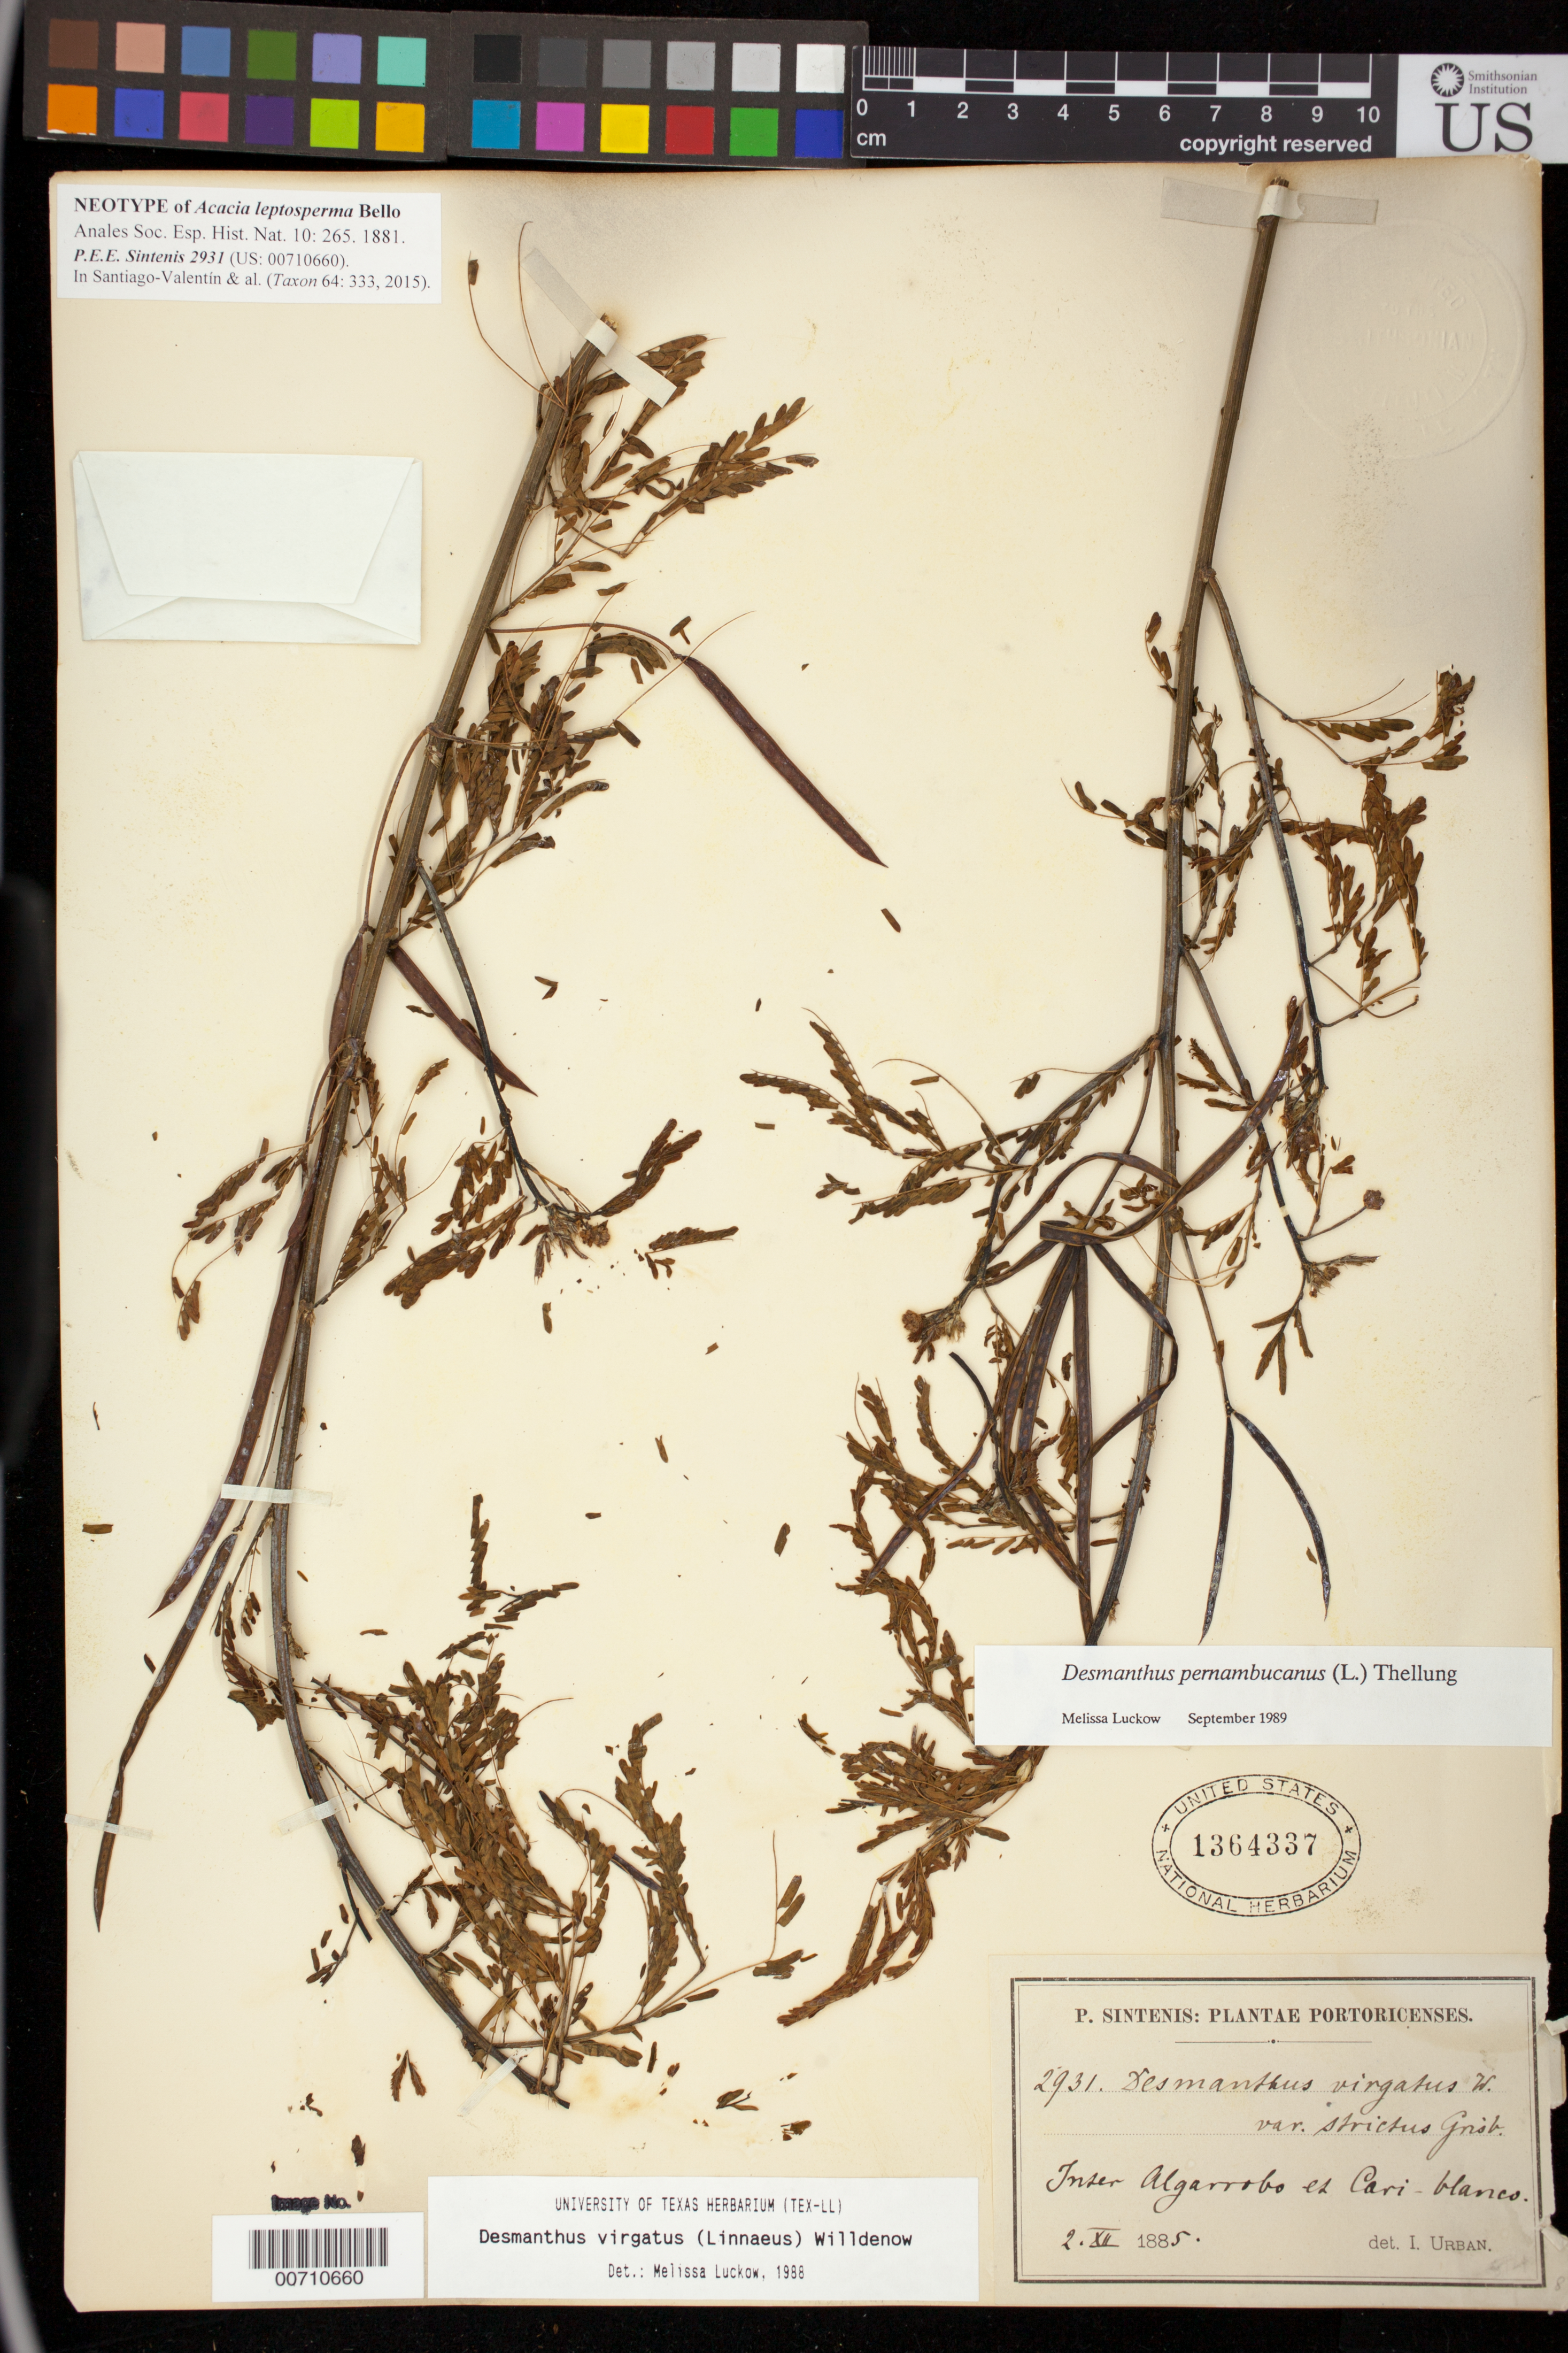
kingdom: Plantae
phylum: Tracheophyta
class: Magnoliopsida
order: Fabales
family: Fabaceae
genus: Acacia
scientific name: Acacia leptosperma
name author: Bello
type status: Neotype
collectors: P. Sintenis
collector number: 2931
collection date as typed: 02 Dec 1885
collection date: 1885-12-02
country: Puerto Rico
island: Greater Antilles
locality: Inter Algarrobo et Cari-blanco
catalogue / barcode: US 1364337